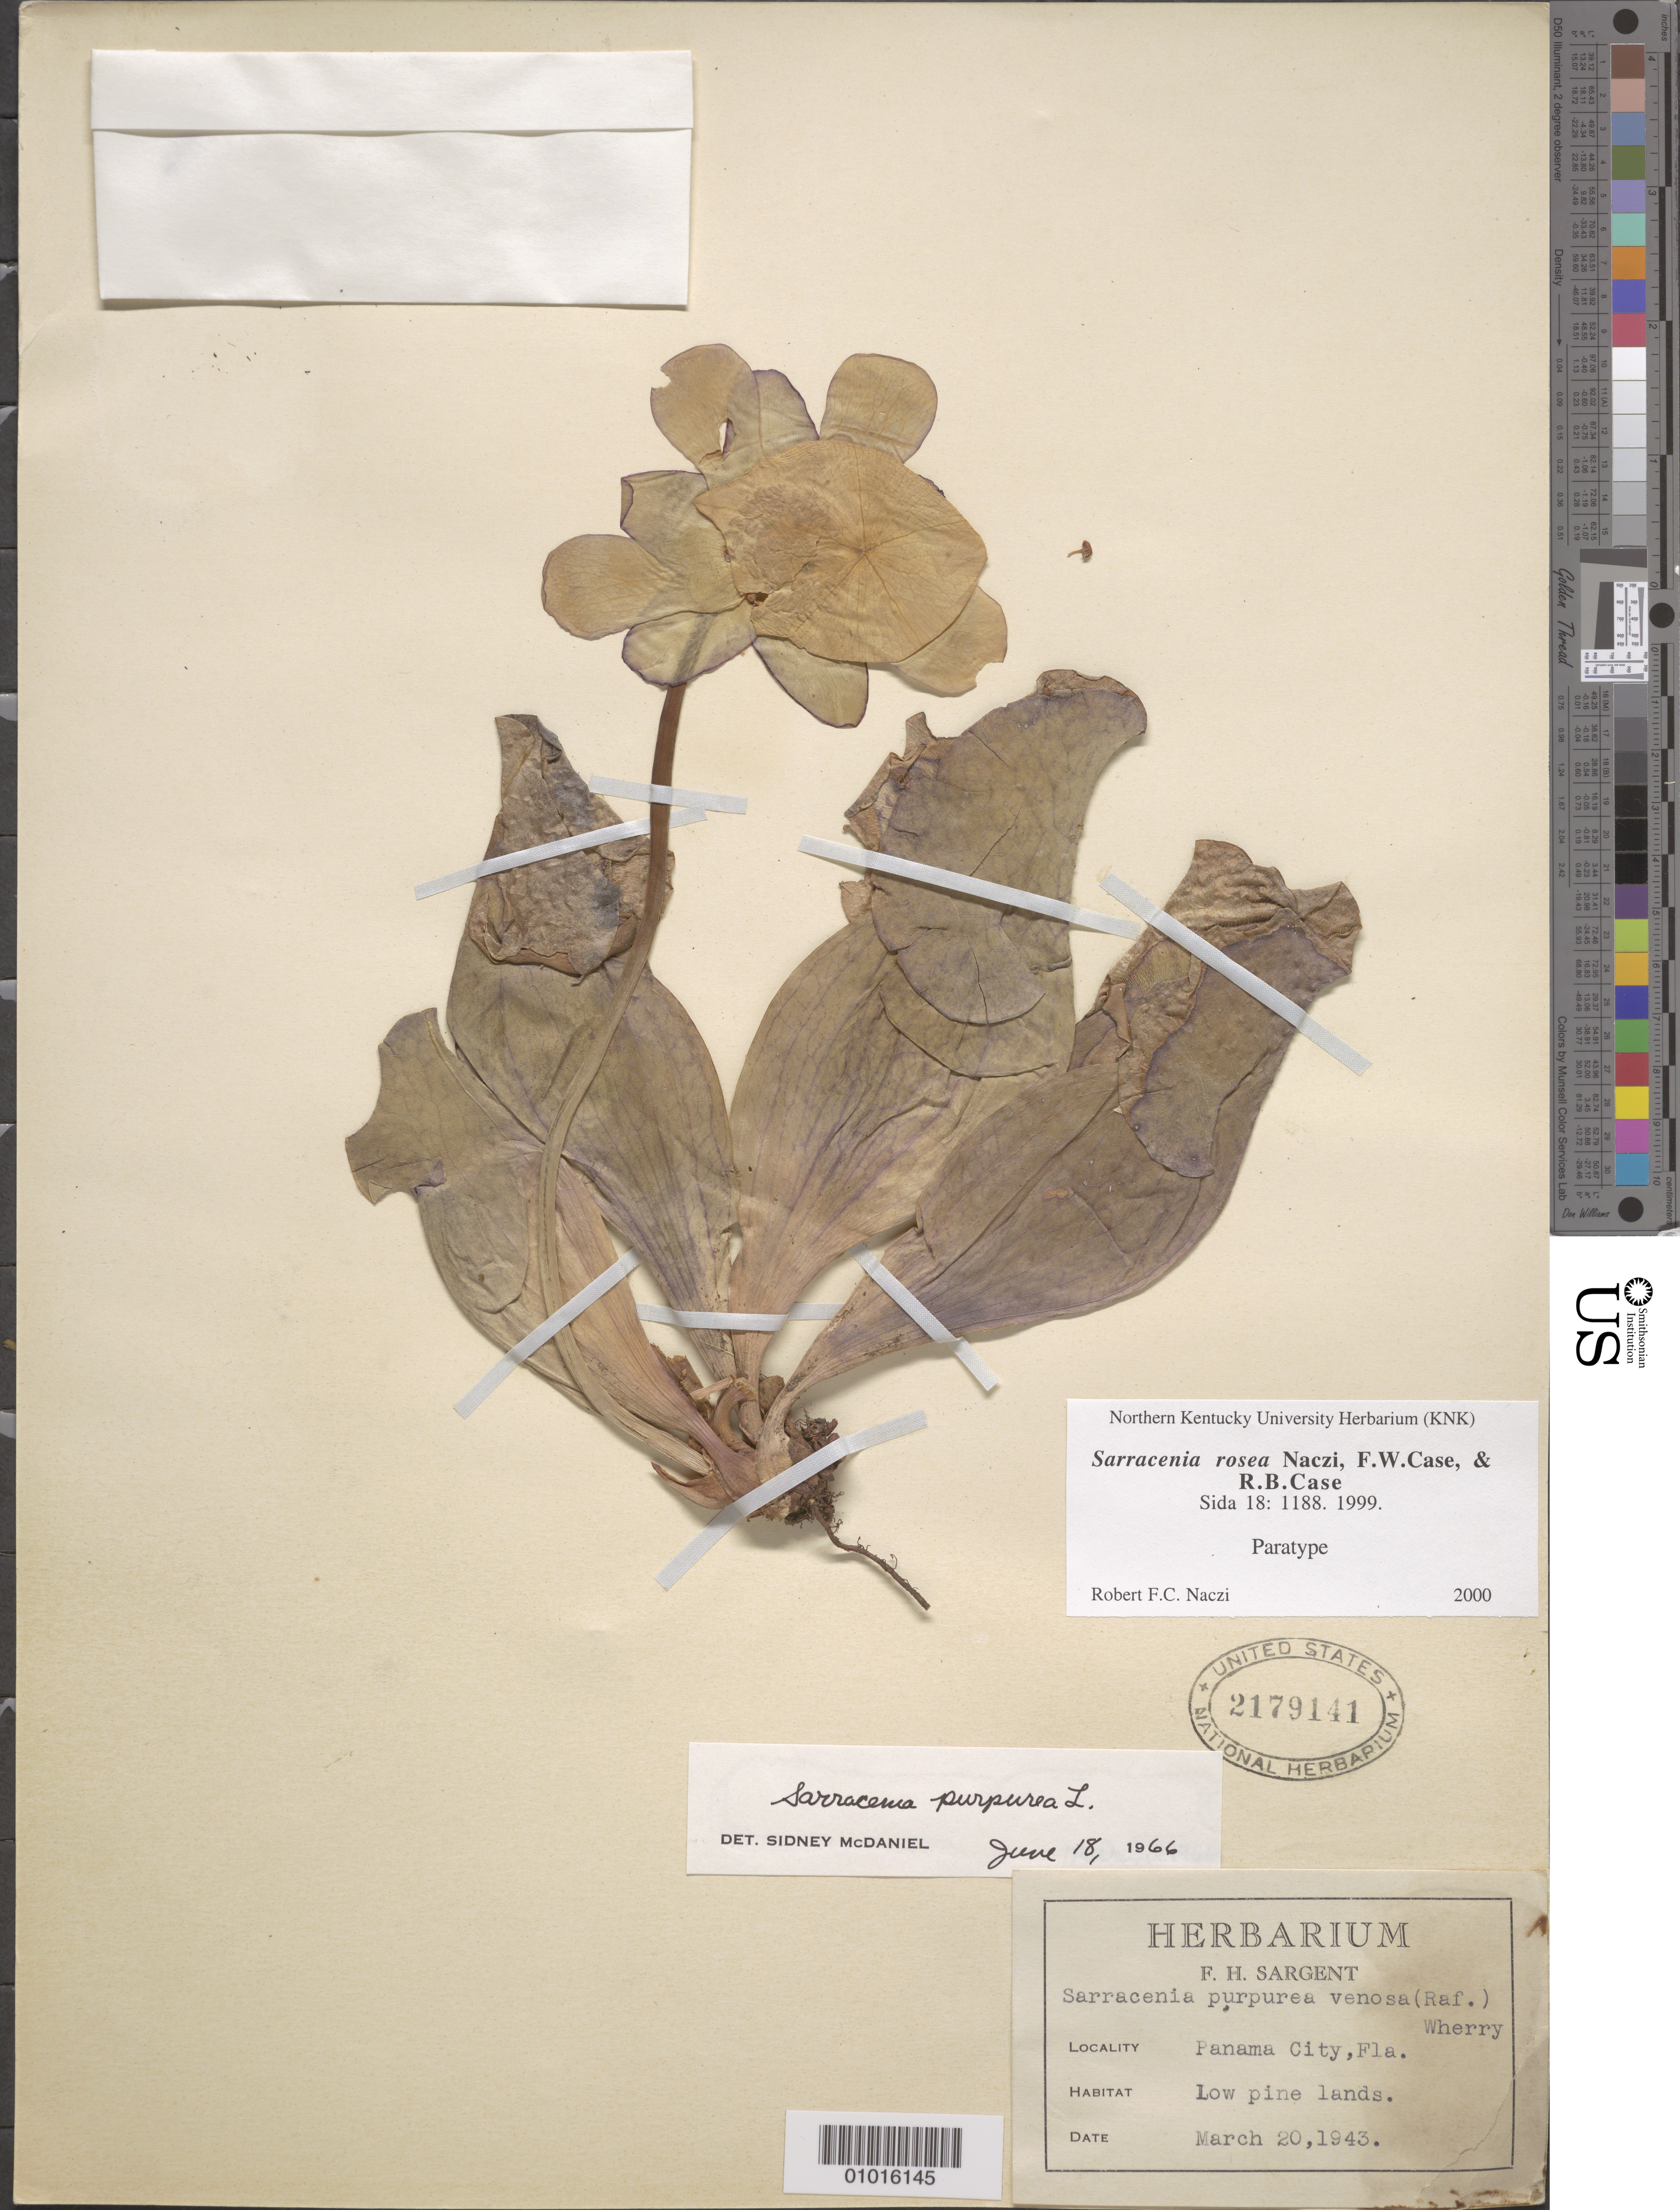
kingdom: Plantae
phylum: Tracheophyta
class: Magnoliopsida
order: Ericales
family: Sarraceniaceae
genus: Sarracenia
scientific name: Sarracenia purpurea f. heterophylla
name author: (Eaton) Fernald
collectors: F. H. Sargent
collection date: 1943-03-20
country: United States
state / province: Florida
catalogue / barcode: US 2179141